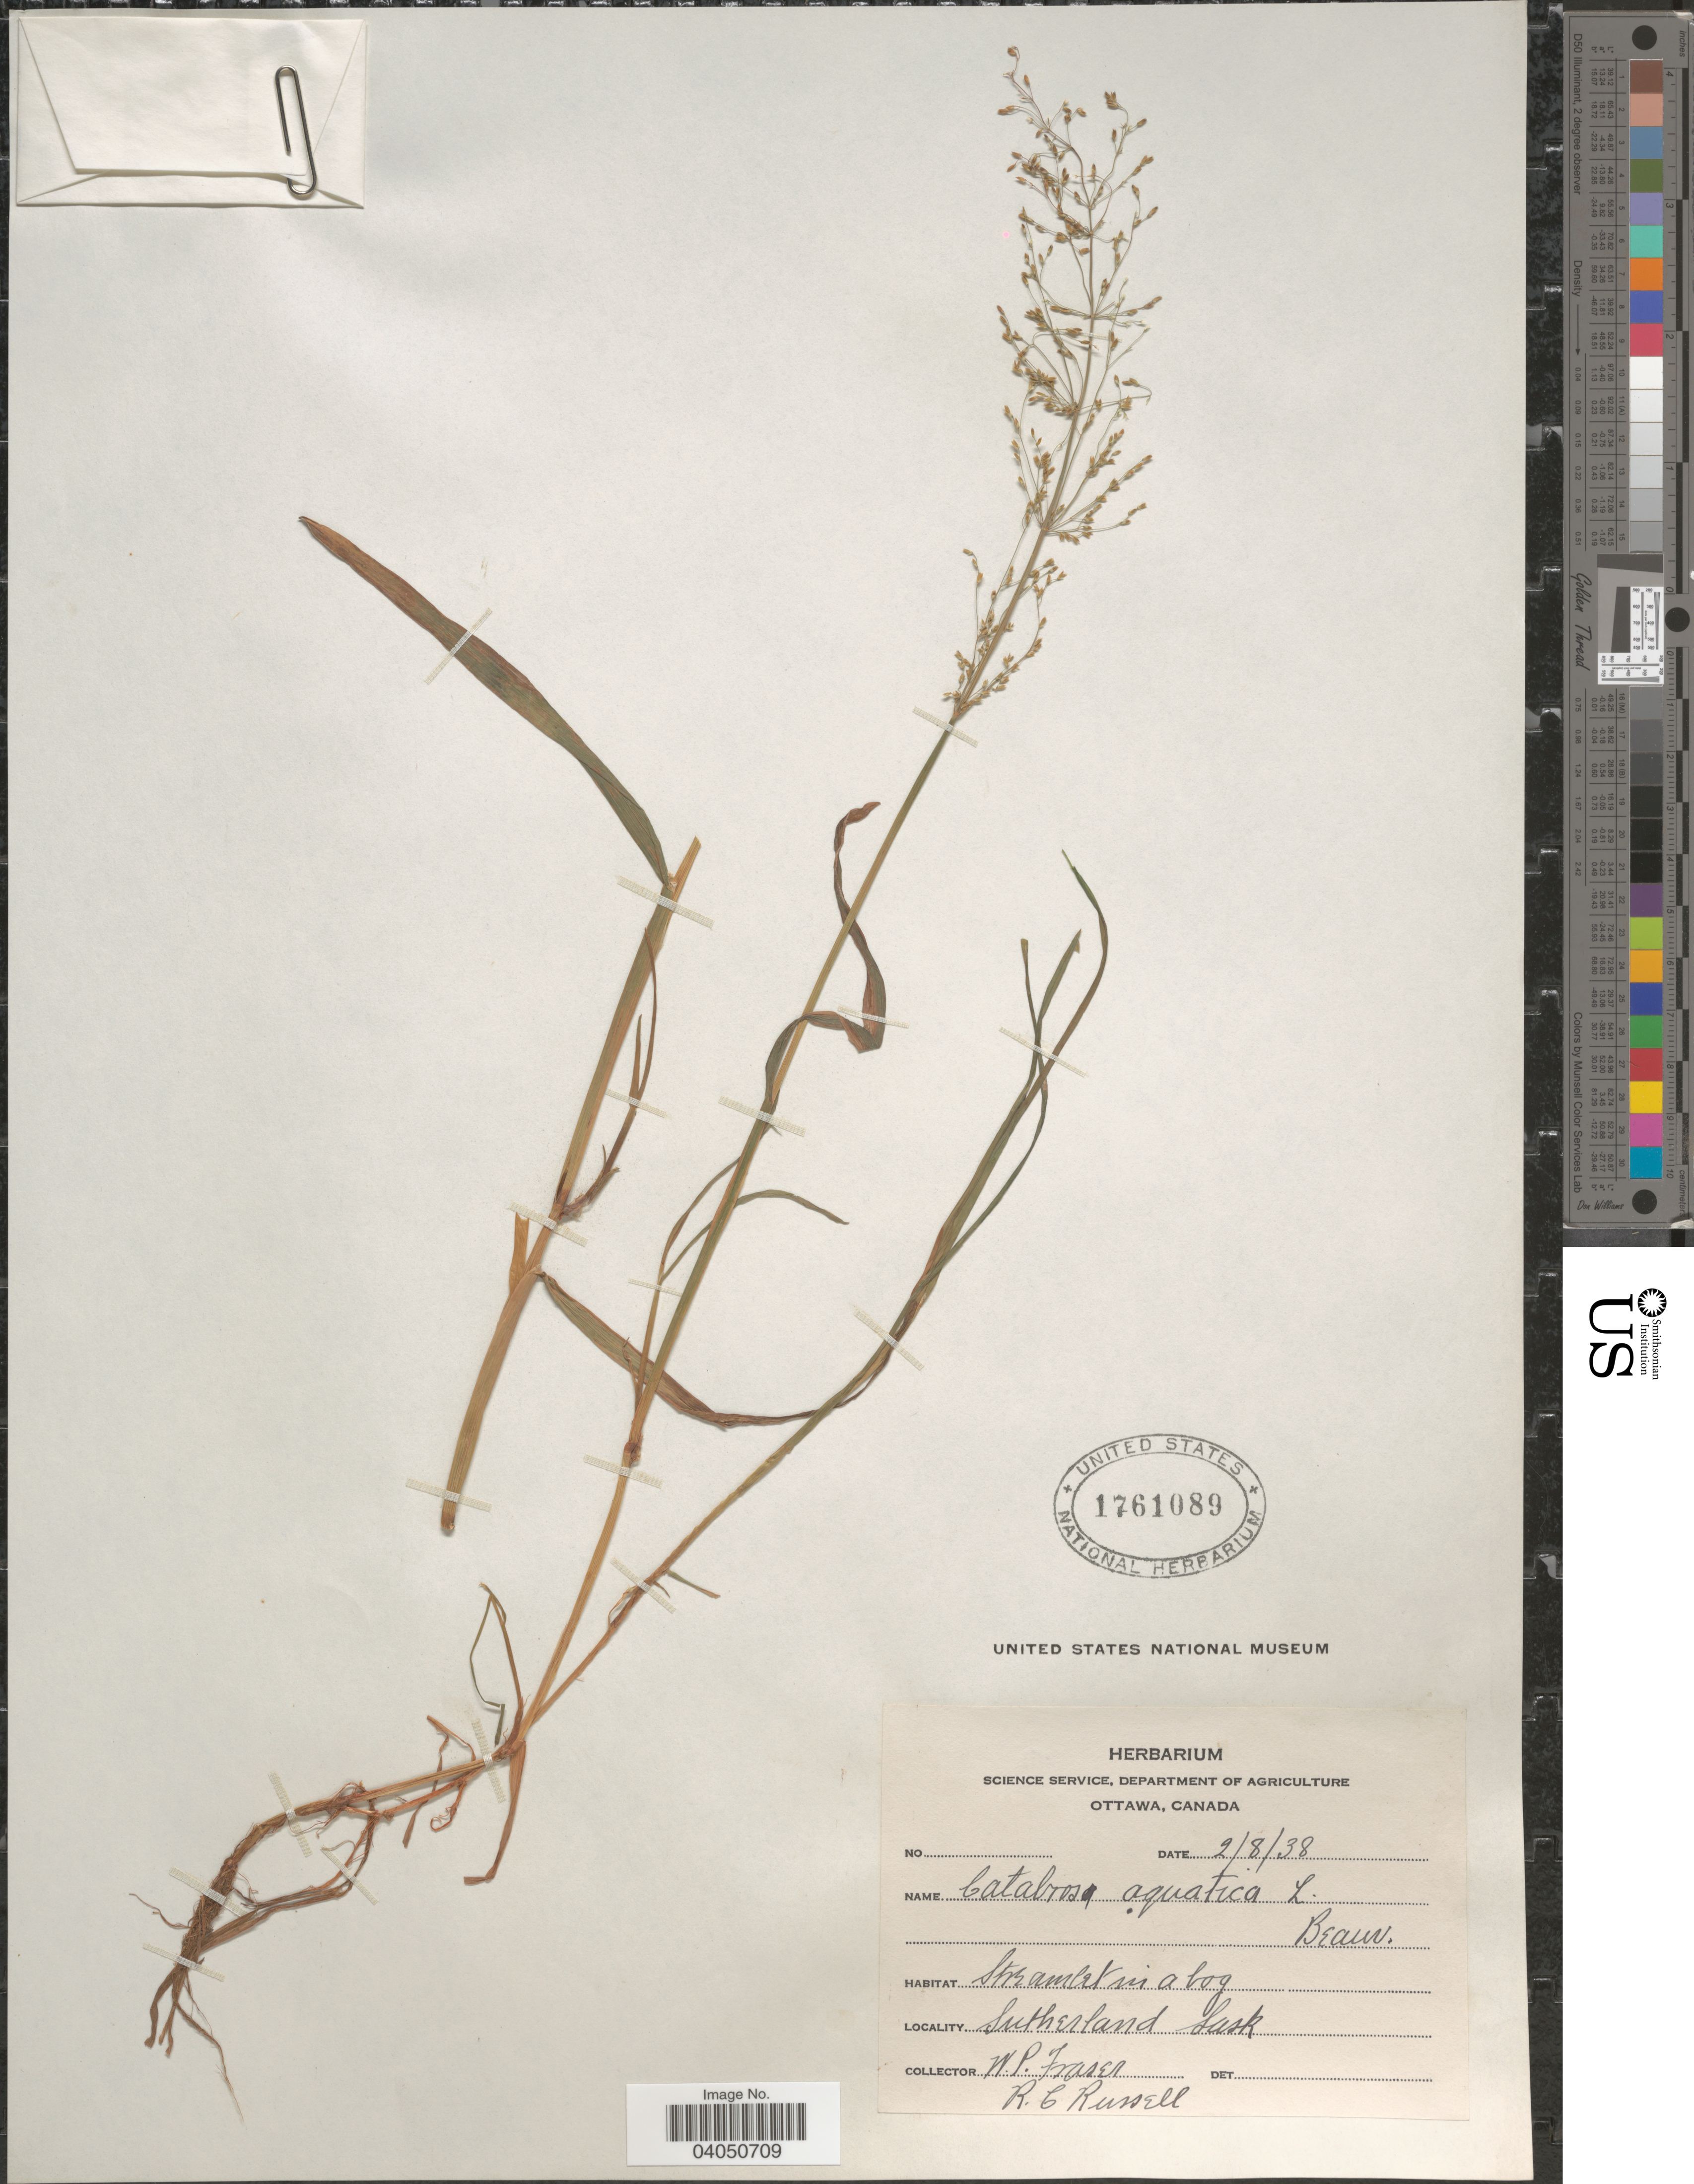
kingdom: Plantae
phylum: Tracheophyta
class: Liliopsida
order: Poales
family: Poaceae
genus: Catabrosa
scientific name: Catabrosa aquatica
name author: (L.) P. Beauv.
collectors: W. Fraser & R. Russell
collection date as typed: Transcribed d/m/y: 2/8/38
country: Canada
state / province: Saskatchewan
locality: Sutherland.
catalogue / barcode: US 1761089